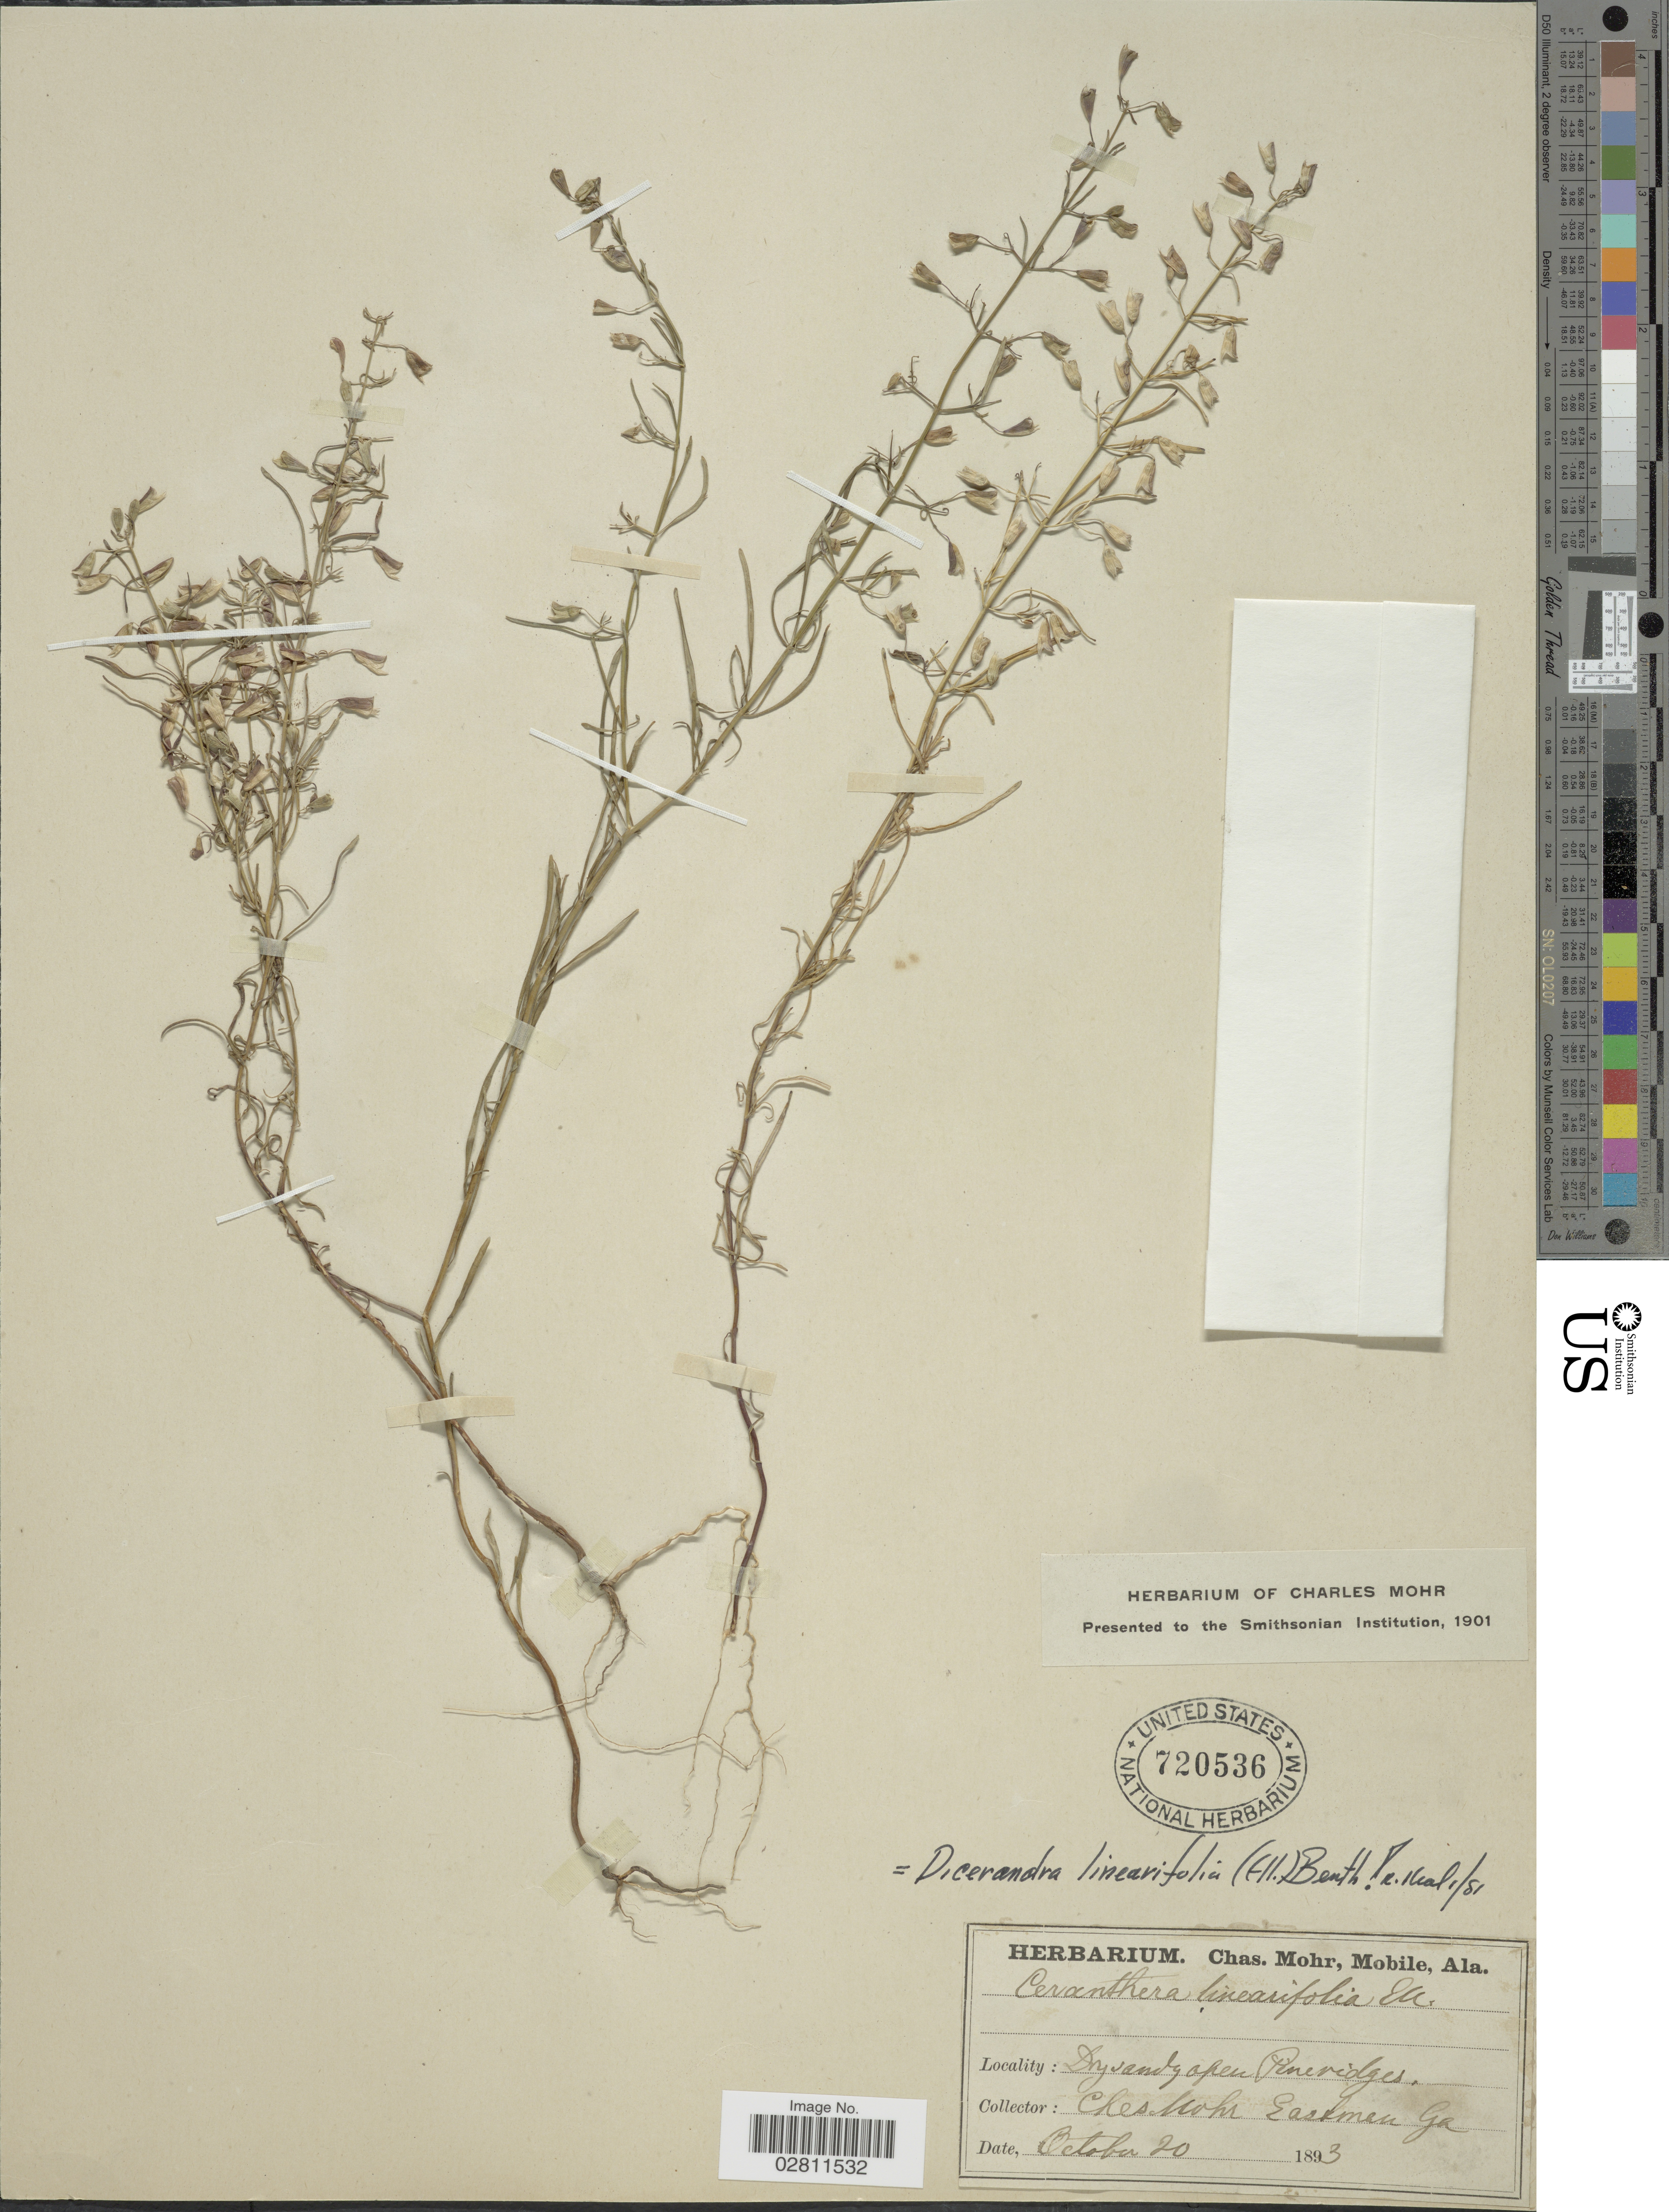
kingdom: Plantae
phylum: Tracheophyta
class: Magnoliopsida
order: Lamiales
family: Lamiaceae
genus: Dicerandra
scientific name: Dicerandra linearifolia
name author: (Elliott) Benth.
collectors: Mohr, C. T. (herbarium)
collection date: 1893-10-20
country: United States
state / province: Georgia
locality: Eastman.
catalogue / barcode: US 720536